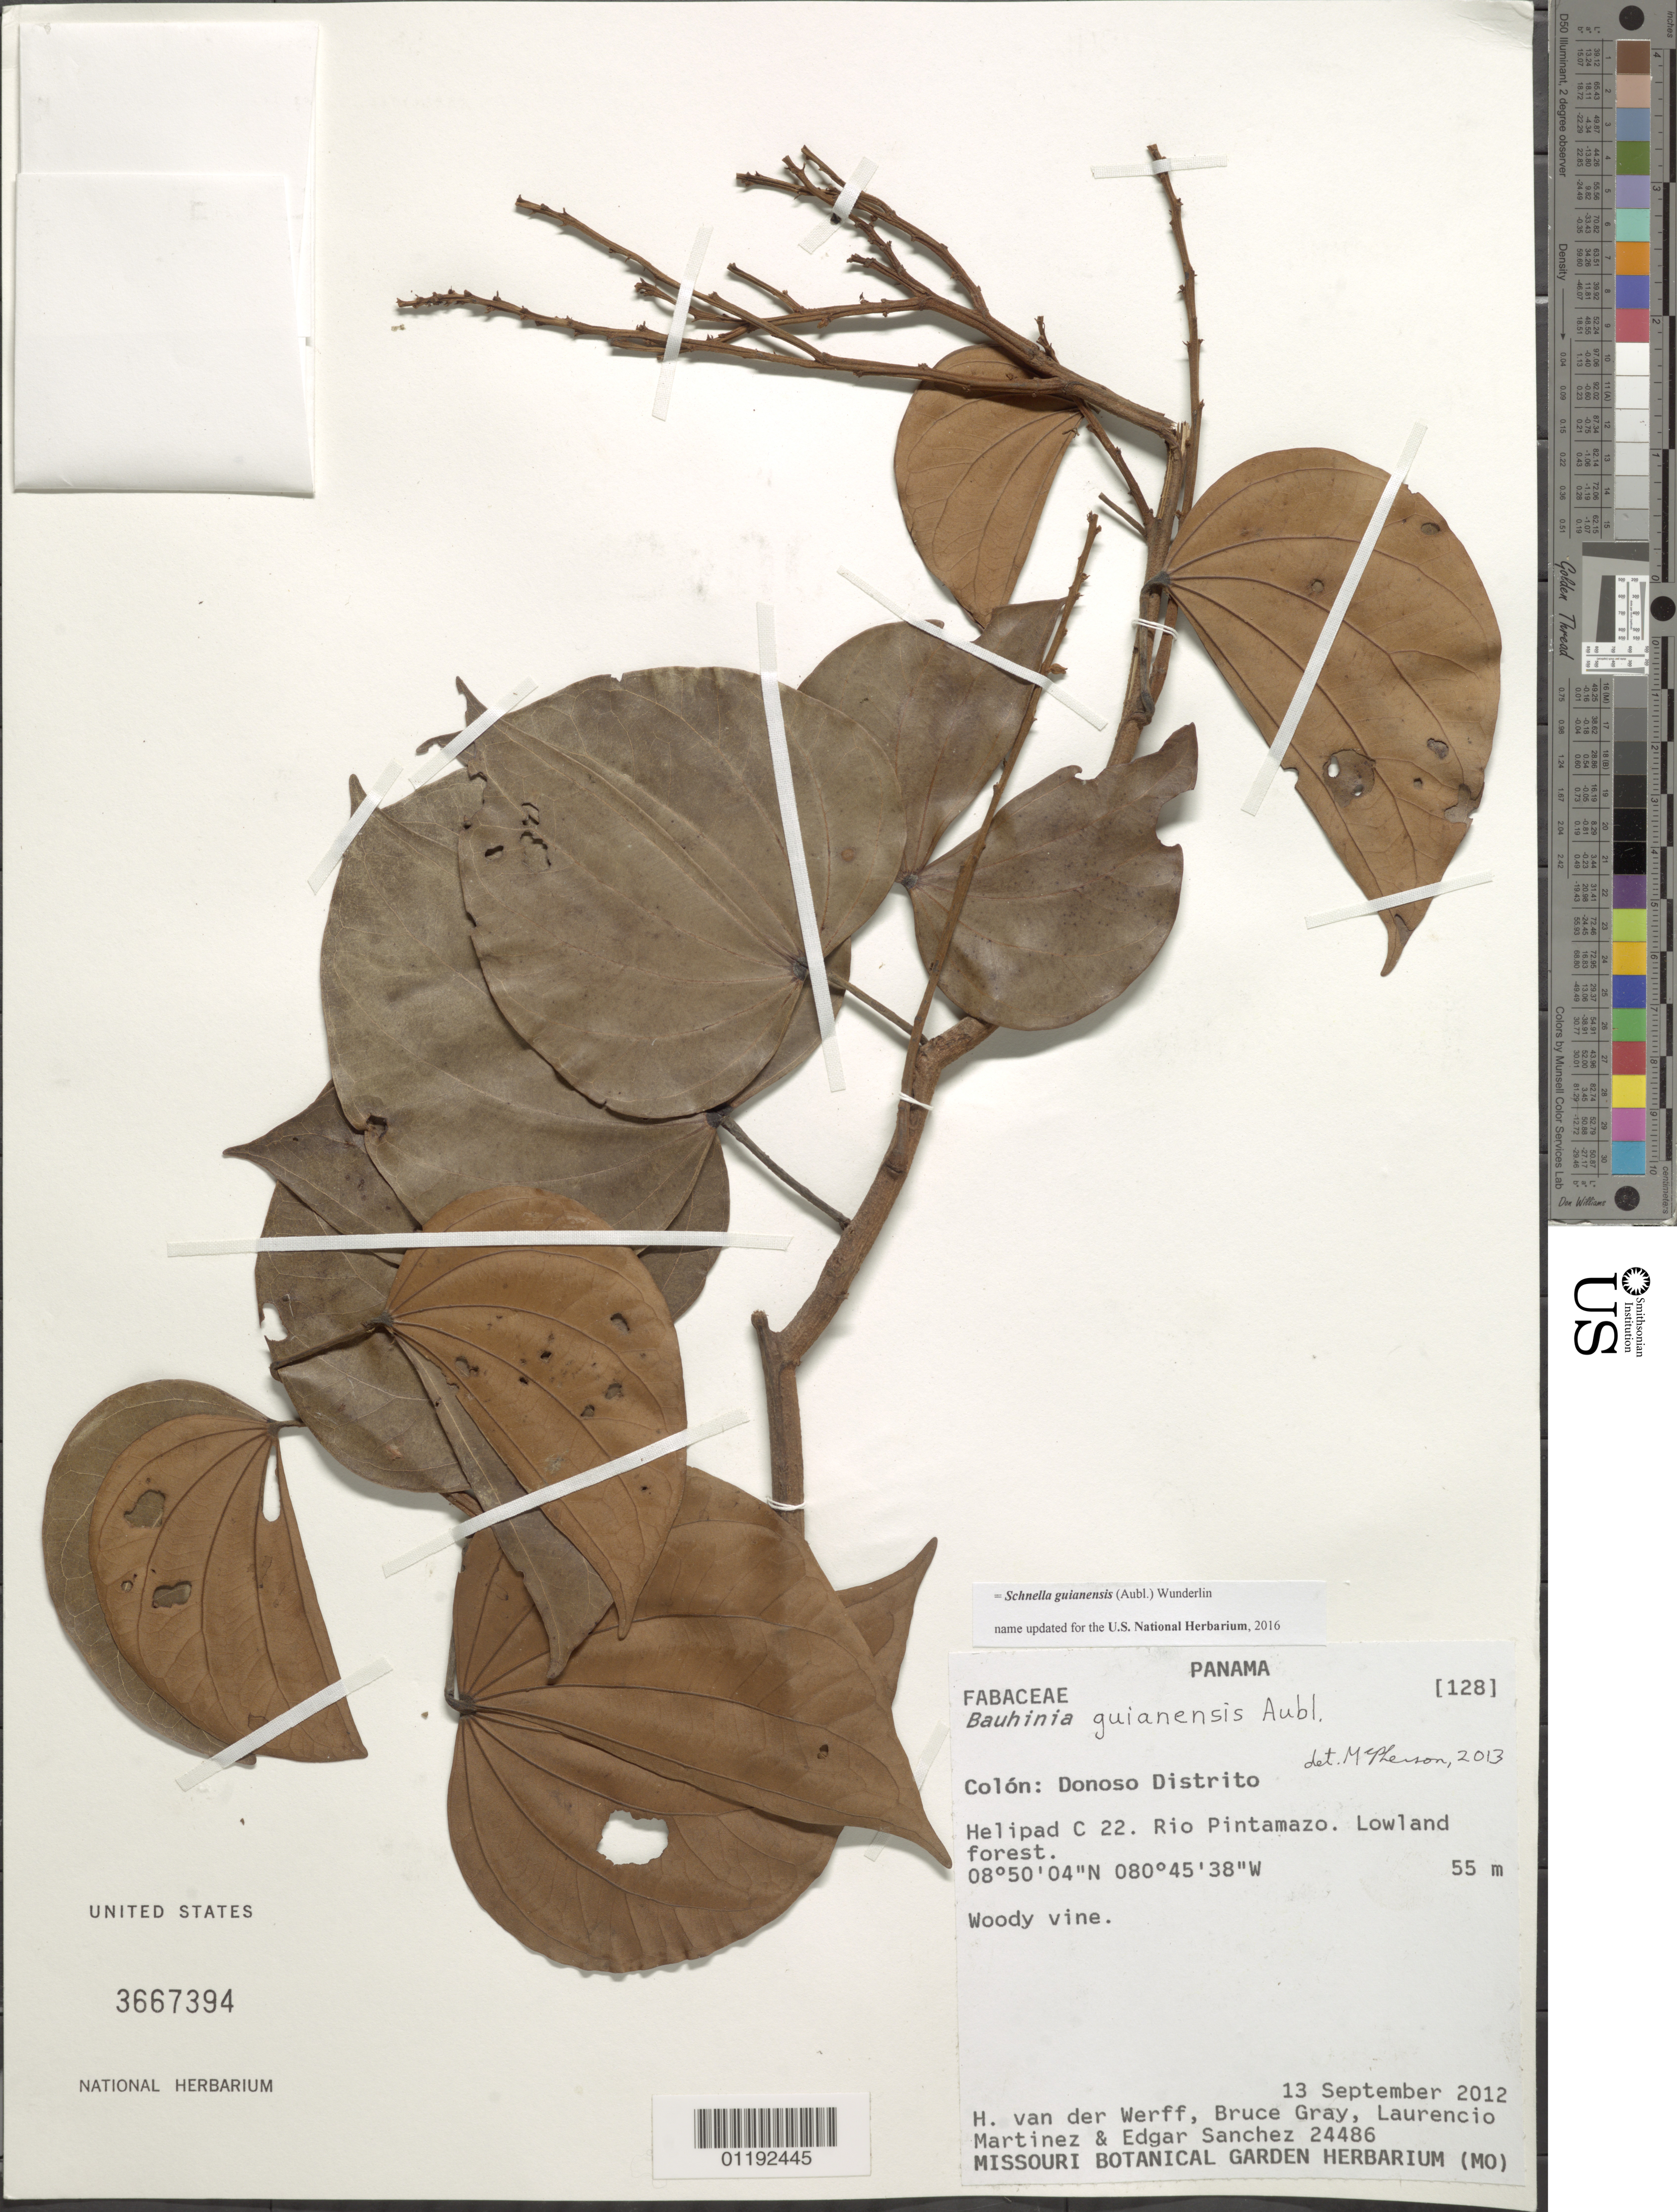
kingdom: Plantae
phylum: Tracheophyta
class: Magnoliopsida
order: Fabales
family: Fabaceae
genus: Schnella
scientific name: Schnella guianensis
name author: (Aubl.) Wunderlin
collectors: H. van der Werff, B. Gray, L. Martinez & E. Sanchez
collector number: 24486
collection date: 2012-09-13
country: Panama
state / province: Colón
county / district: Donoso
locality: Donoso Distrito. Helipad C 22. Rio Pintamazo. Lowland forest.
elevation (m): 55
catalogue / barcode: US 3667394